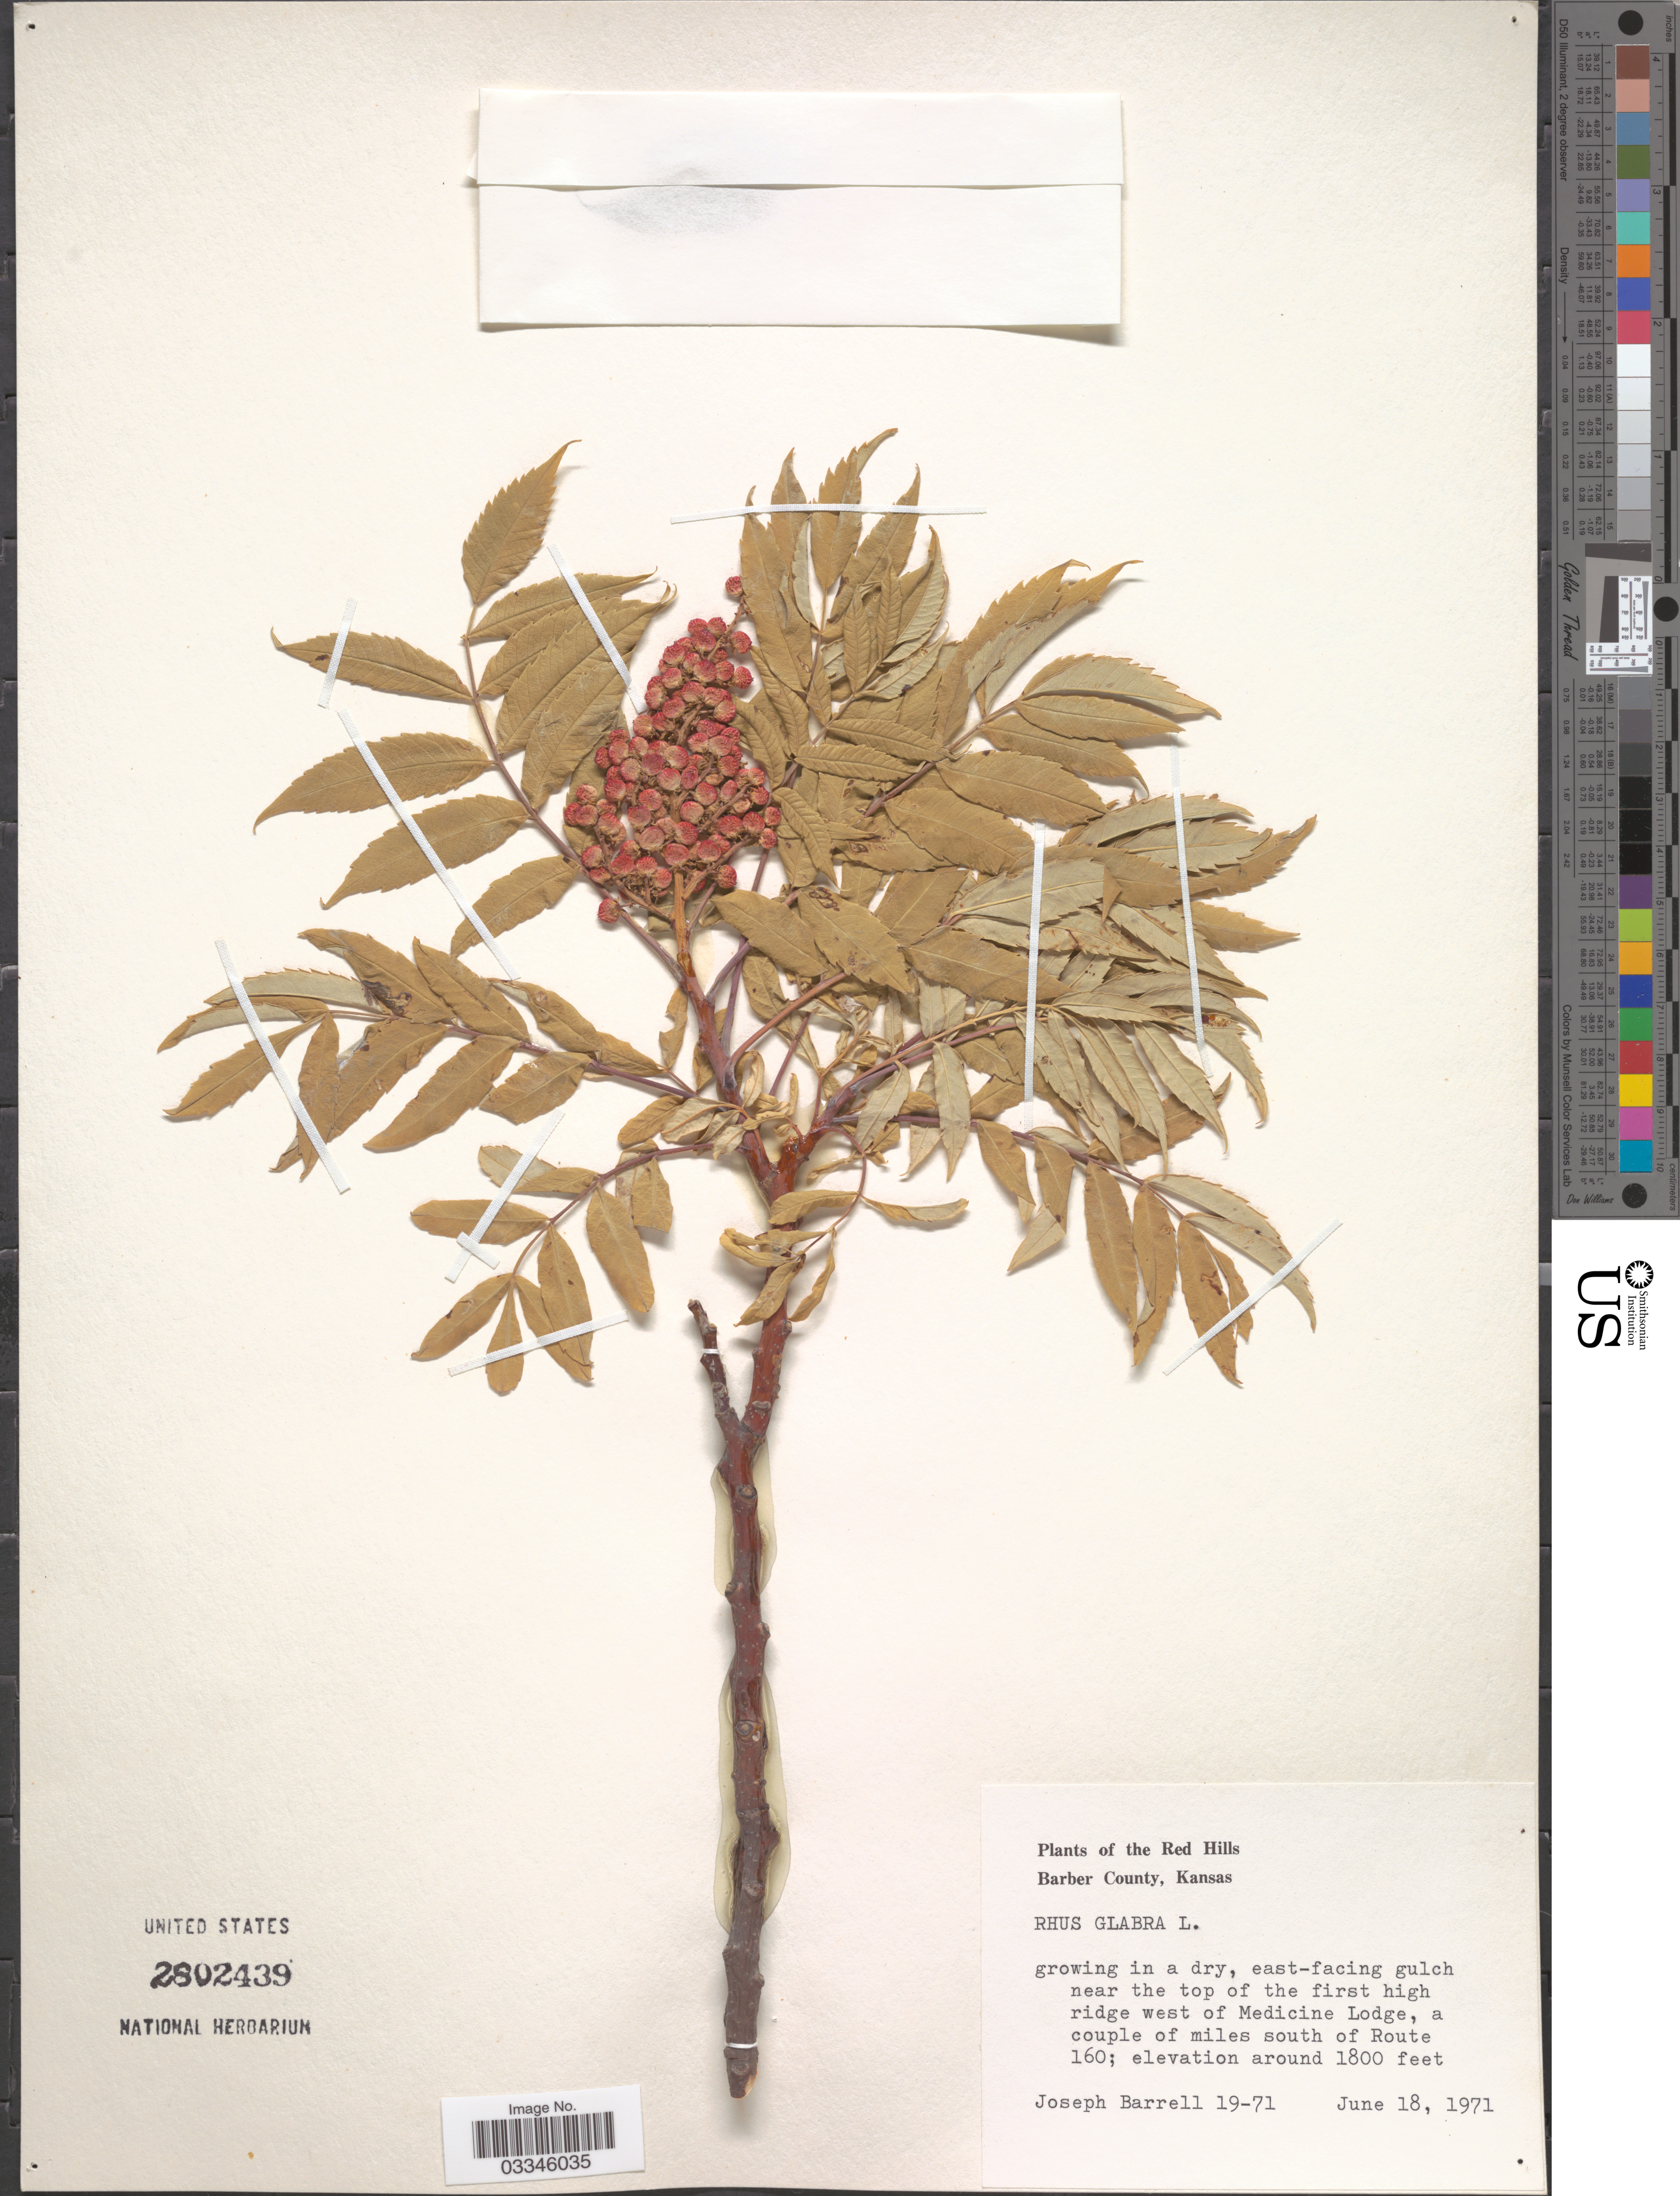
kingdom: Plantae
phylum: Tracheophyta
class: Magnoliopsida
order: Sapindales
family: Anacardiaceae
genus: Rhus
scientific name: Rhus glabra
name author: L.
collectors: J. Barrell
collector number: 19-71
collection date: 1971-06-18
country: United States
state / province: Kansas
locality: The Red Hills. Barber County. East-facing gulch near the top of the first high ridge west of Medicine Lodge, a couple of miles south of Route 160.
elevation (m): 549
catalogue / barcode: US 2802439